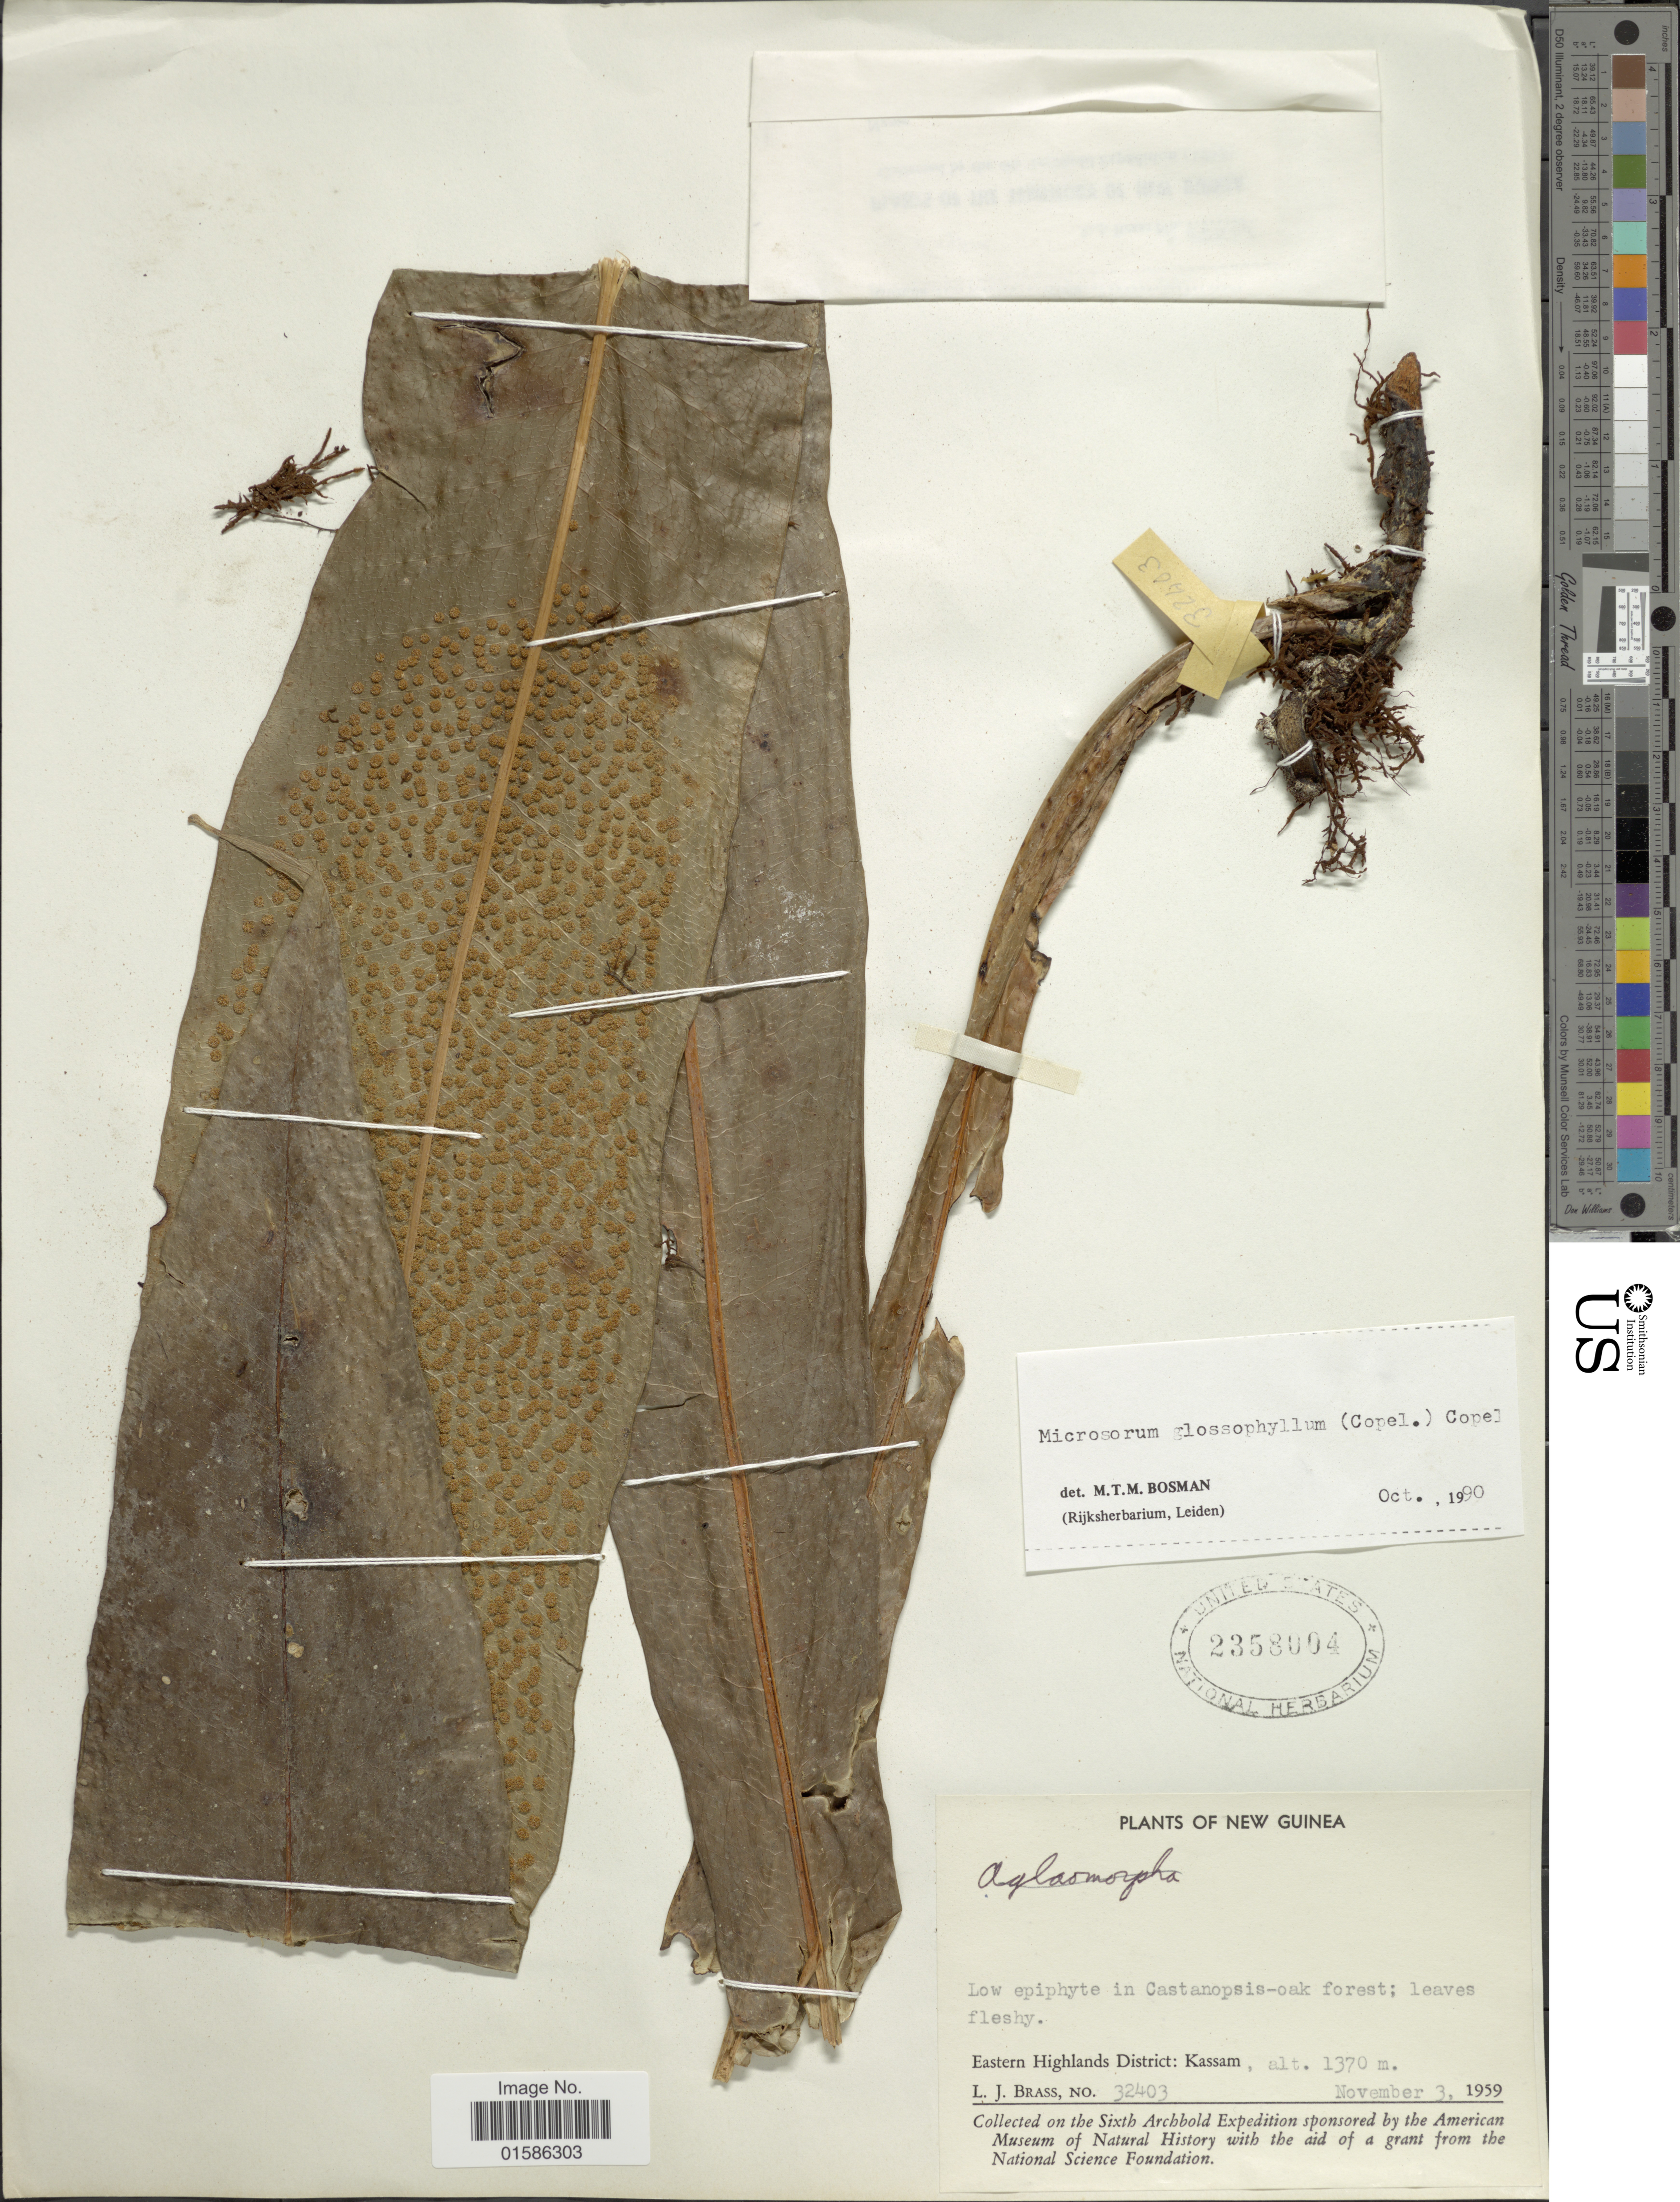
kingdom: Plantae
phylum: Tracheophyta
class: Polypodiopsida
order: Polypodiales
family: Polypodiaceae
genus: Microsorum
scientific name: Microsorum glossophyllum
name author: (Copel.) Copel.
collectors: L. J. Brass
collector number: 32403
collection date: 1959-11-03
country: Papua New Guinea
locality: New Guinea, Eastern Highlands District: Kassam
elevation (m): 1370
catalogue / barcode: US 2358004